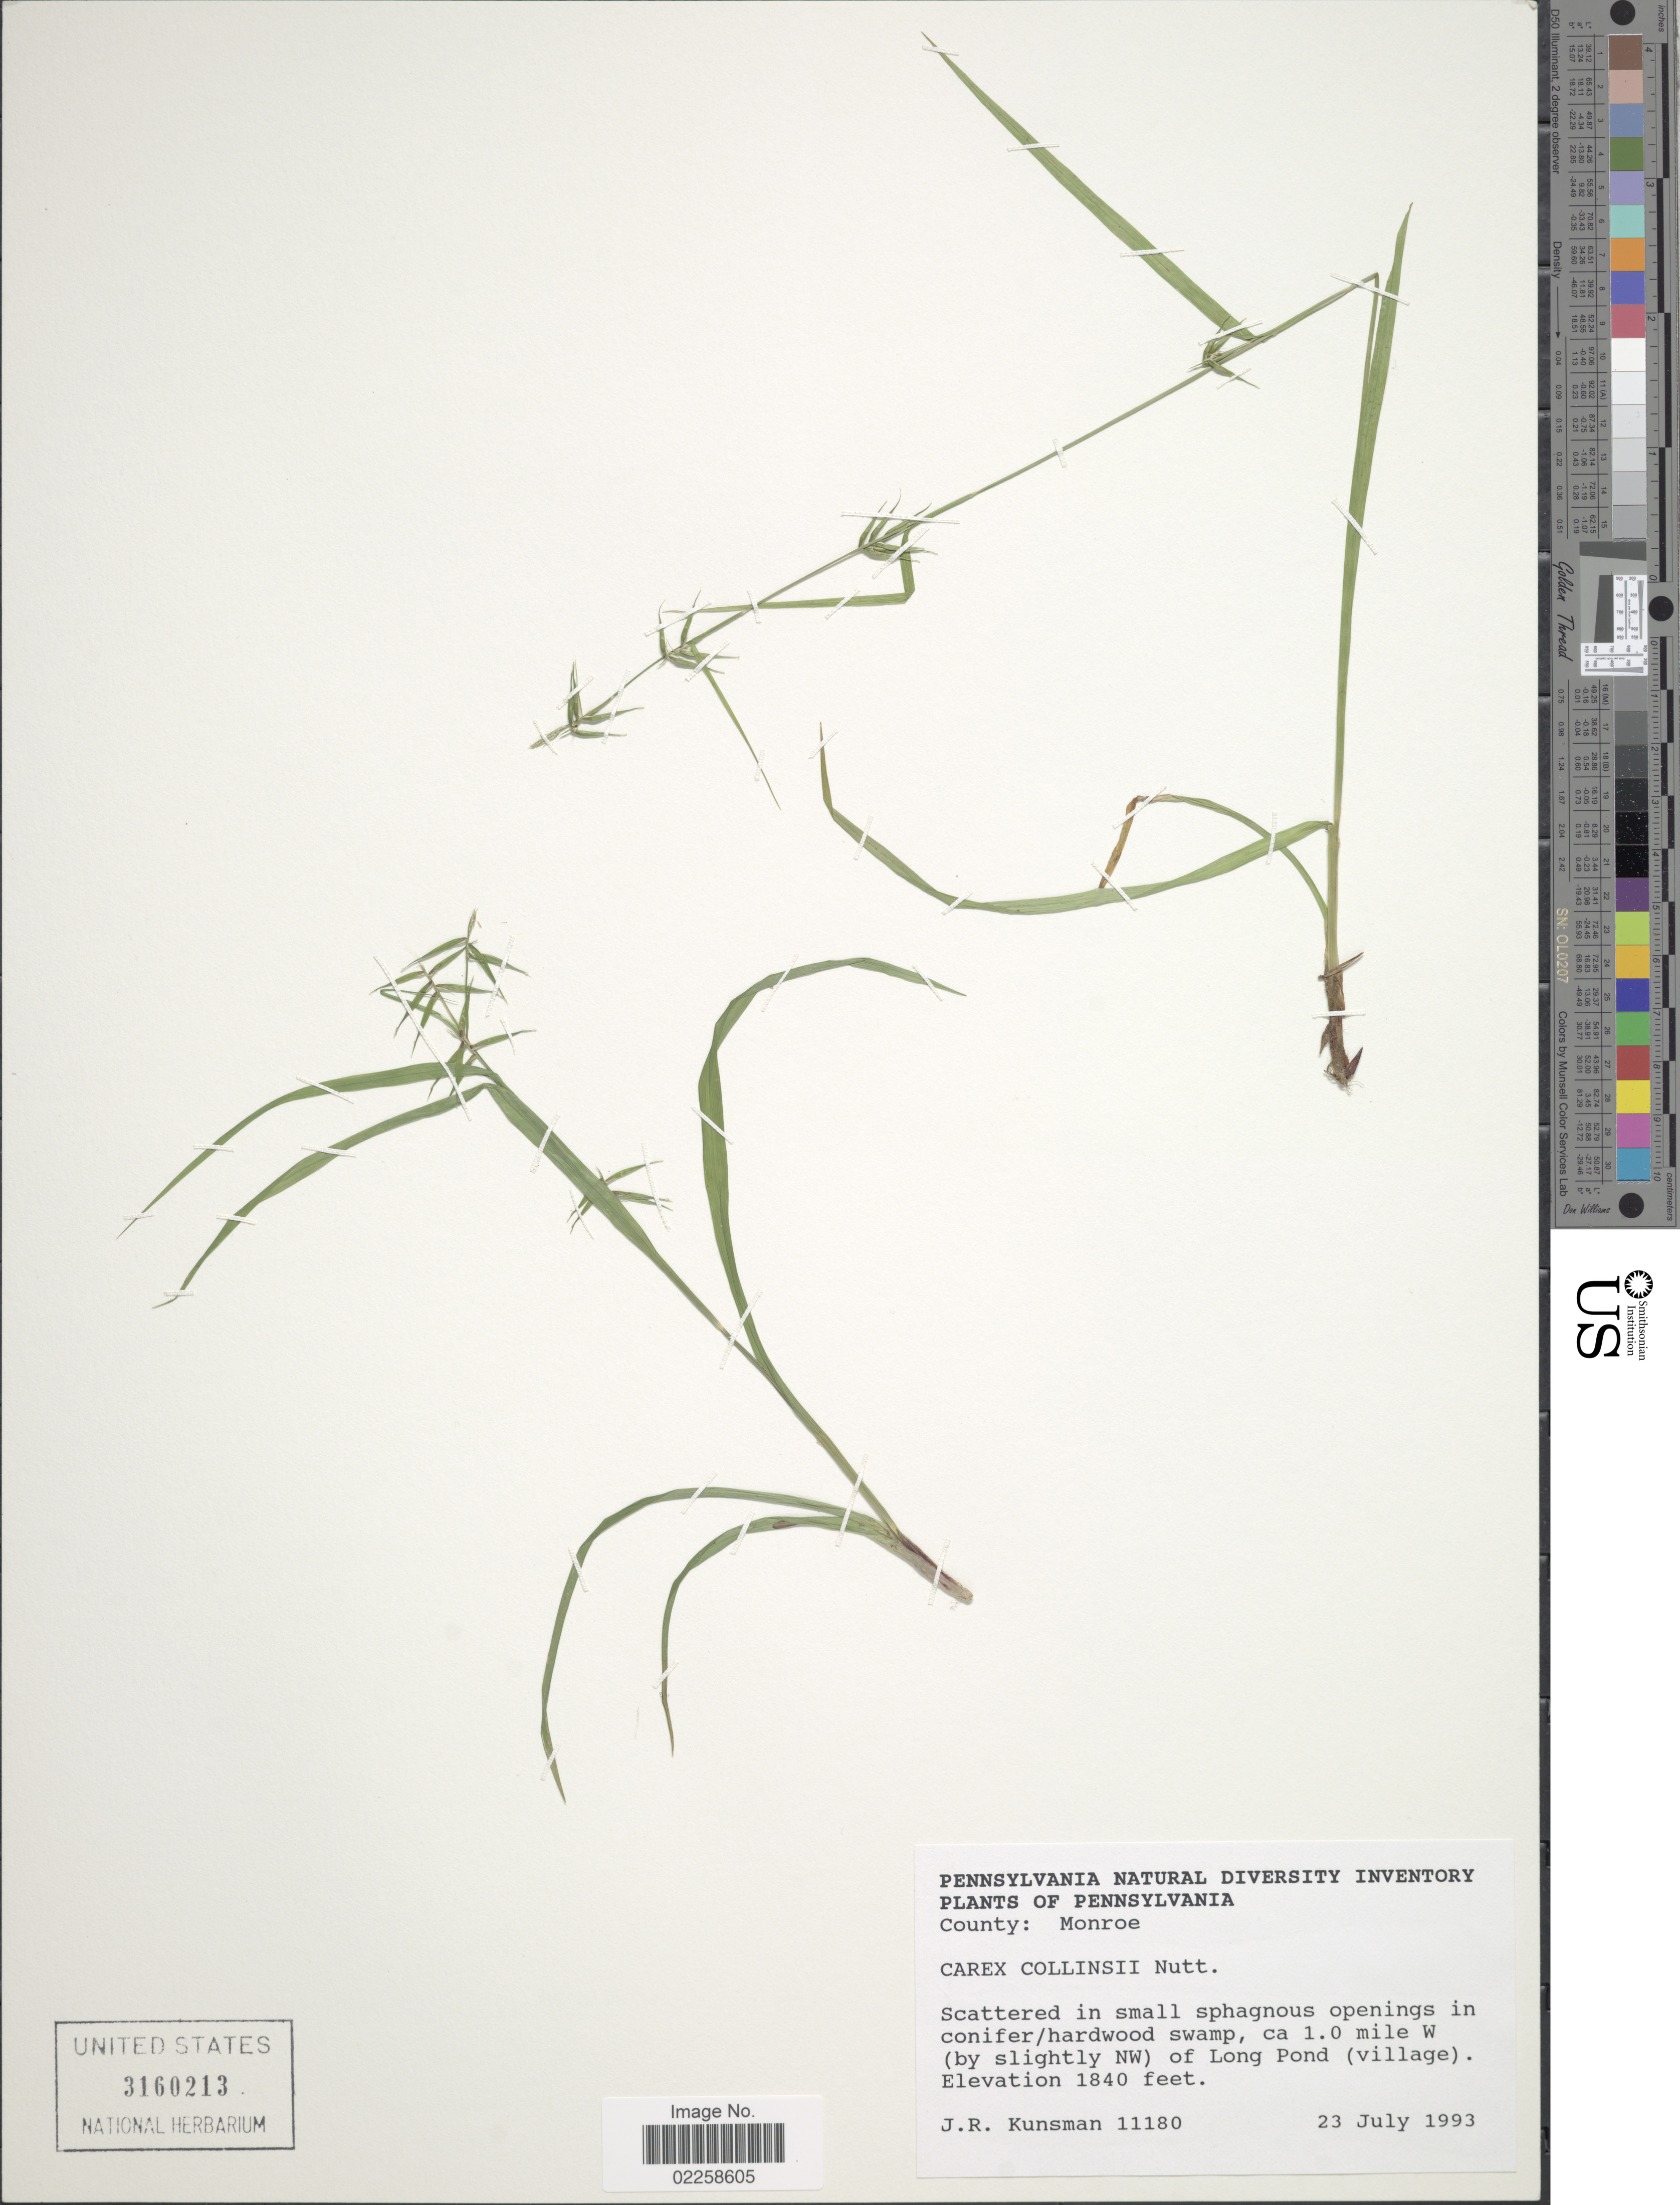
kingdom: Plantae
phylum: Tracheophyta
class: Liliopsida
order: Poales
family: Cyperaceae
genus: Carex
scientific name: Carex collinsii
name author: Nutt.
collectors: J. Kunsman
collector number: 11180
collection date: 1993-07-23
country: United States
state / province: Pennsylvania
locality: County: Monroe. Scattered in small sphagnous openings in conifer/hardwood swamp, ca 1.0 mile W (by slightly NW) of Long Pond (village)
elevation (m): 561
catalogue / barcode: US 3160213